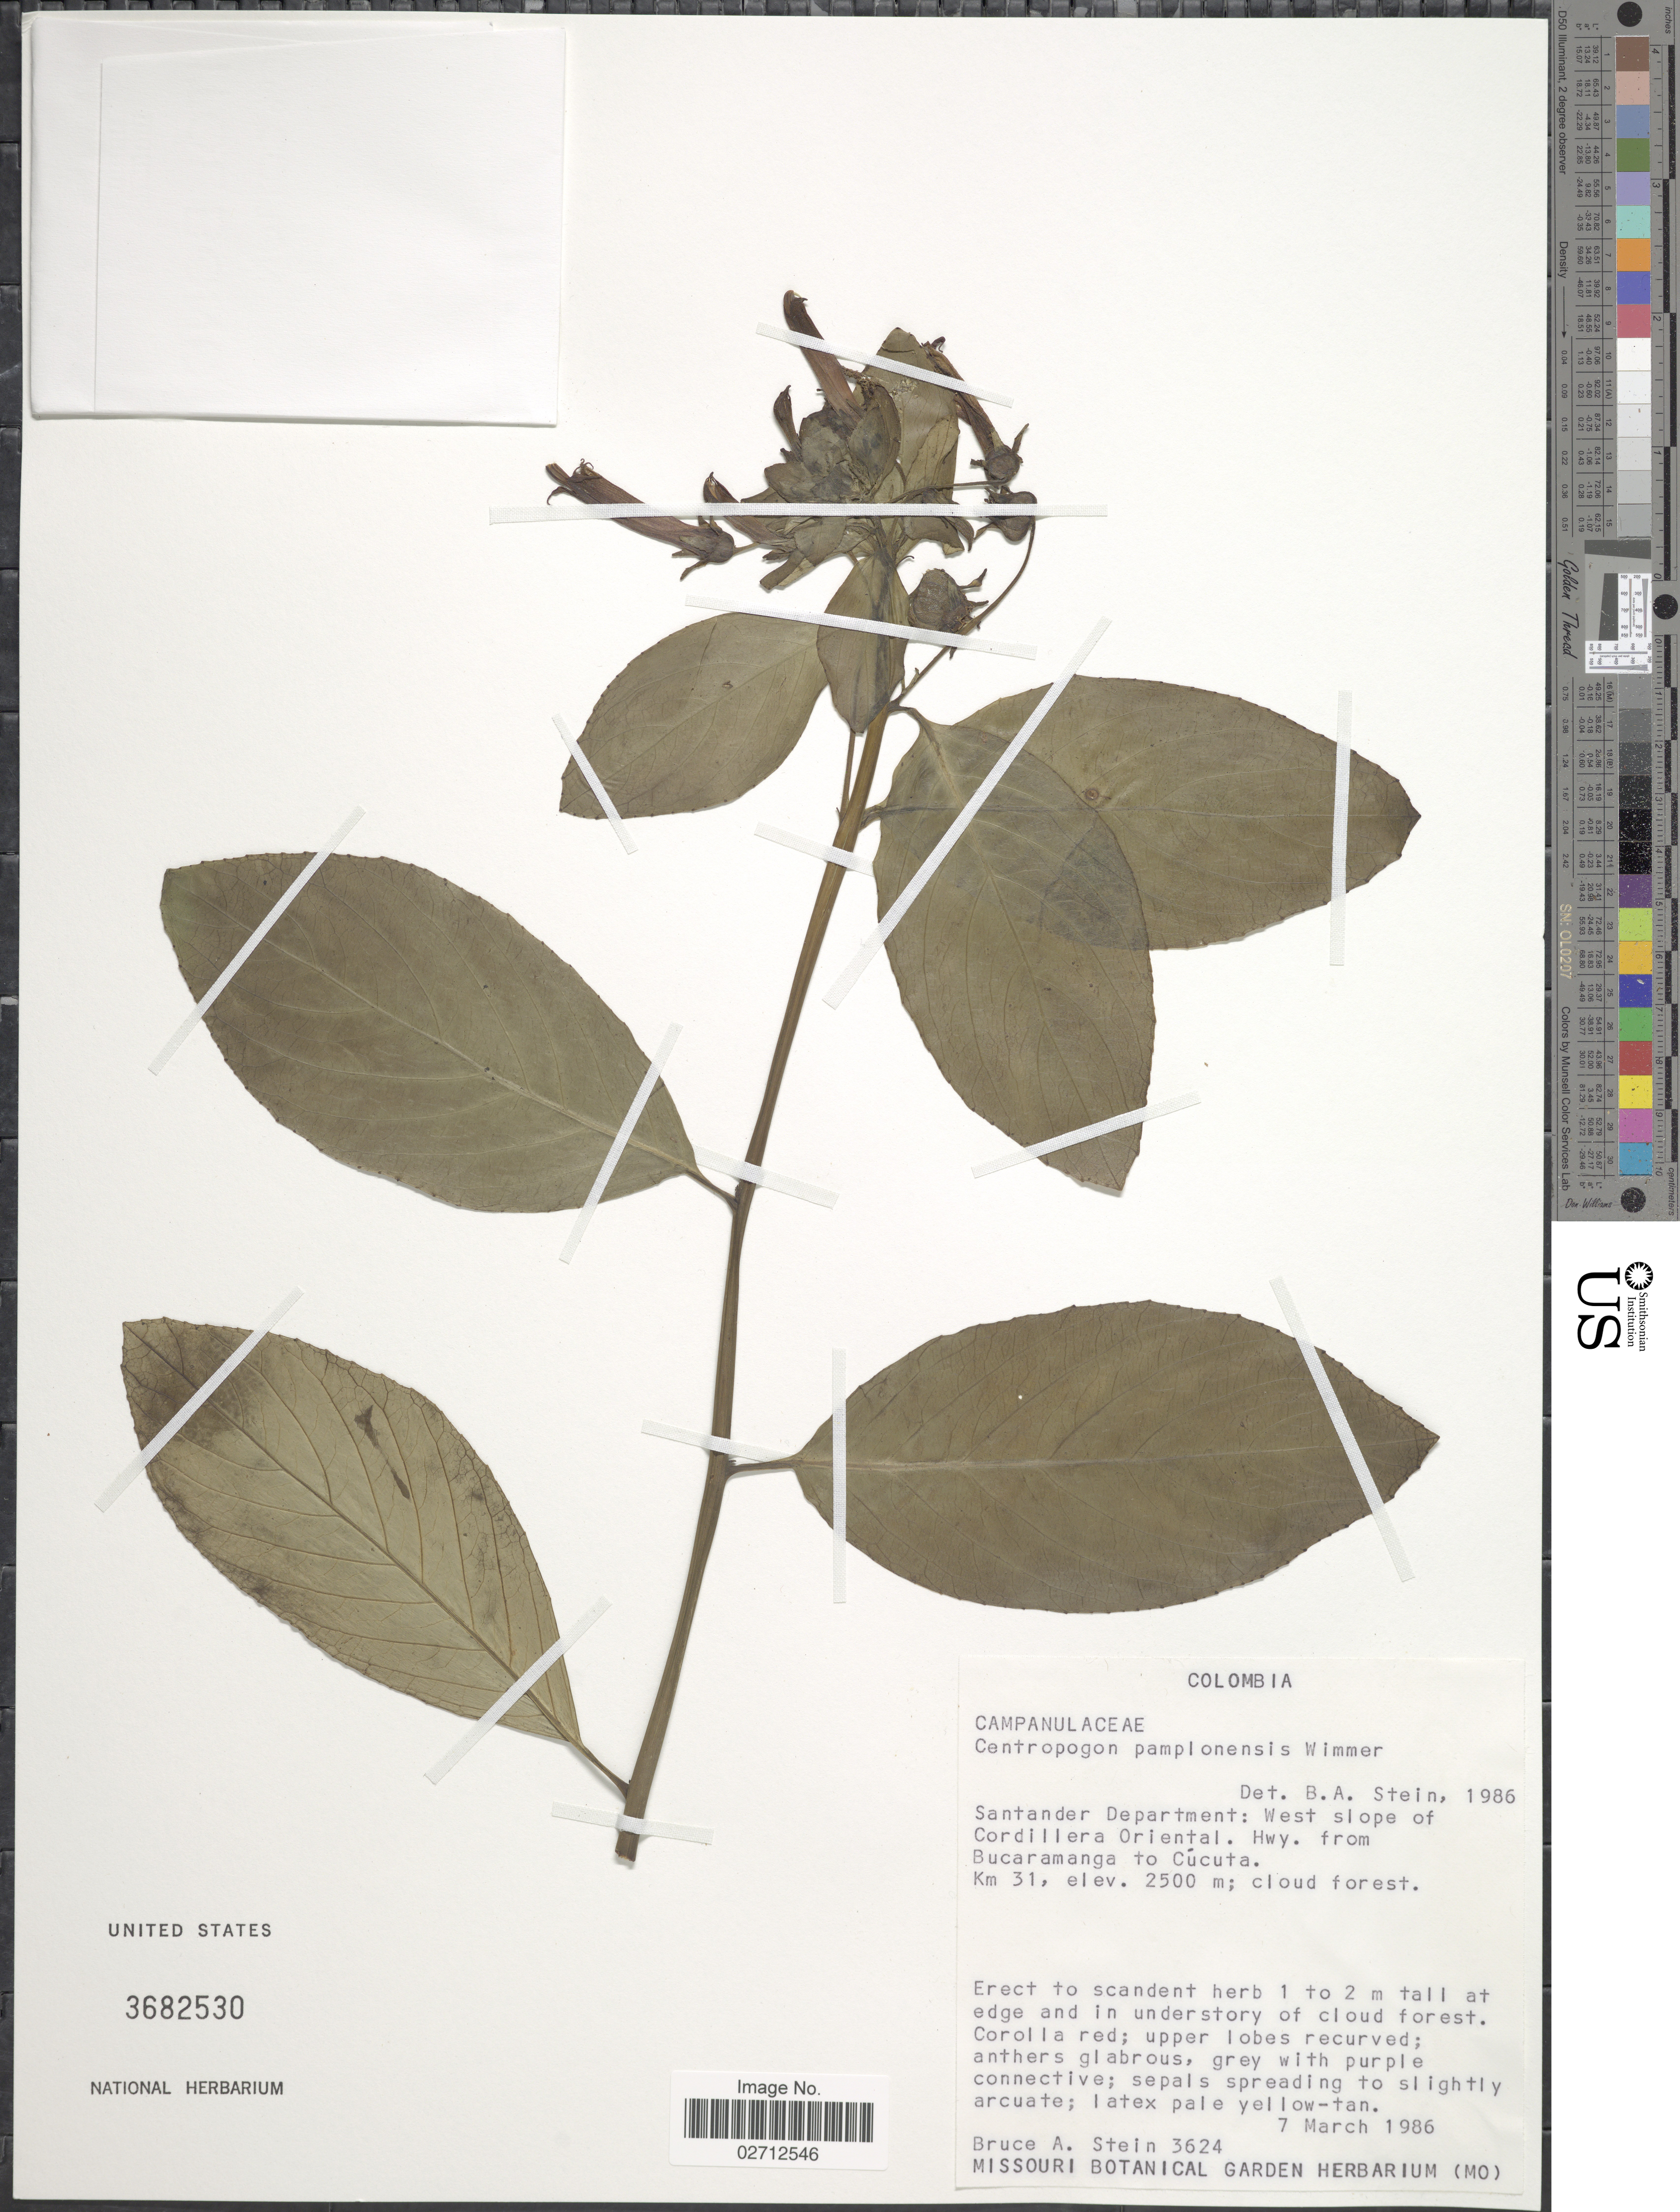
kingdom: Plantae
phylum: Tracheophyta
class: Magnoliopsida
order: Asterales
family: Campanulaceae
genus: Centropogon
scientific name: Centropogon pamplonensis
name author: E. Wimm.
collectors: B. A. Stein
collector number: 3624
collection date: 1986-03-07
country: Colombia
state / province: Santander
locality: Santander Department: West slope of Cordillera Oriental. Hwy from Bucaramanga to Cúcuta. Km 31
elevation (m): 2500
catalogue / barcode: US 3682530